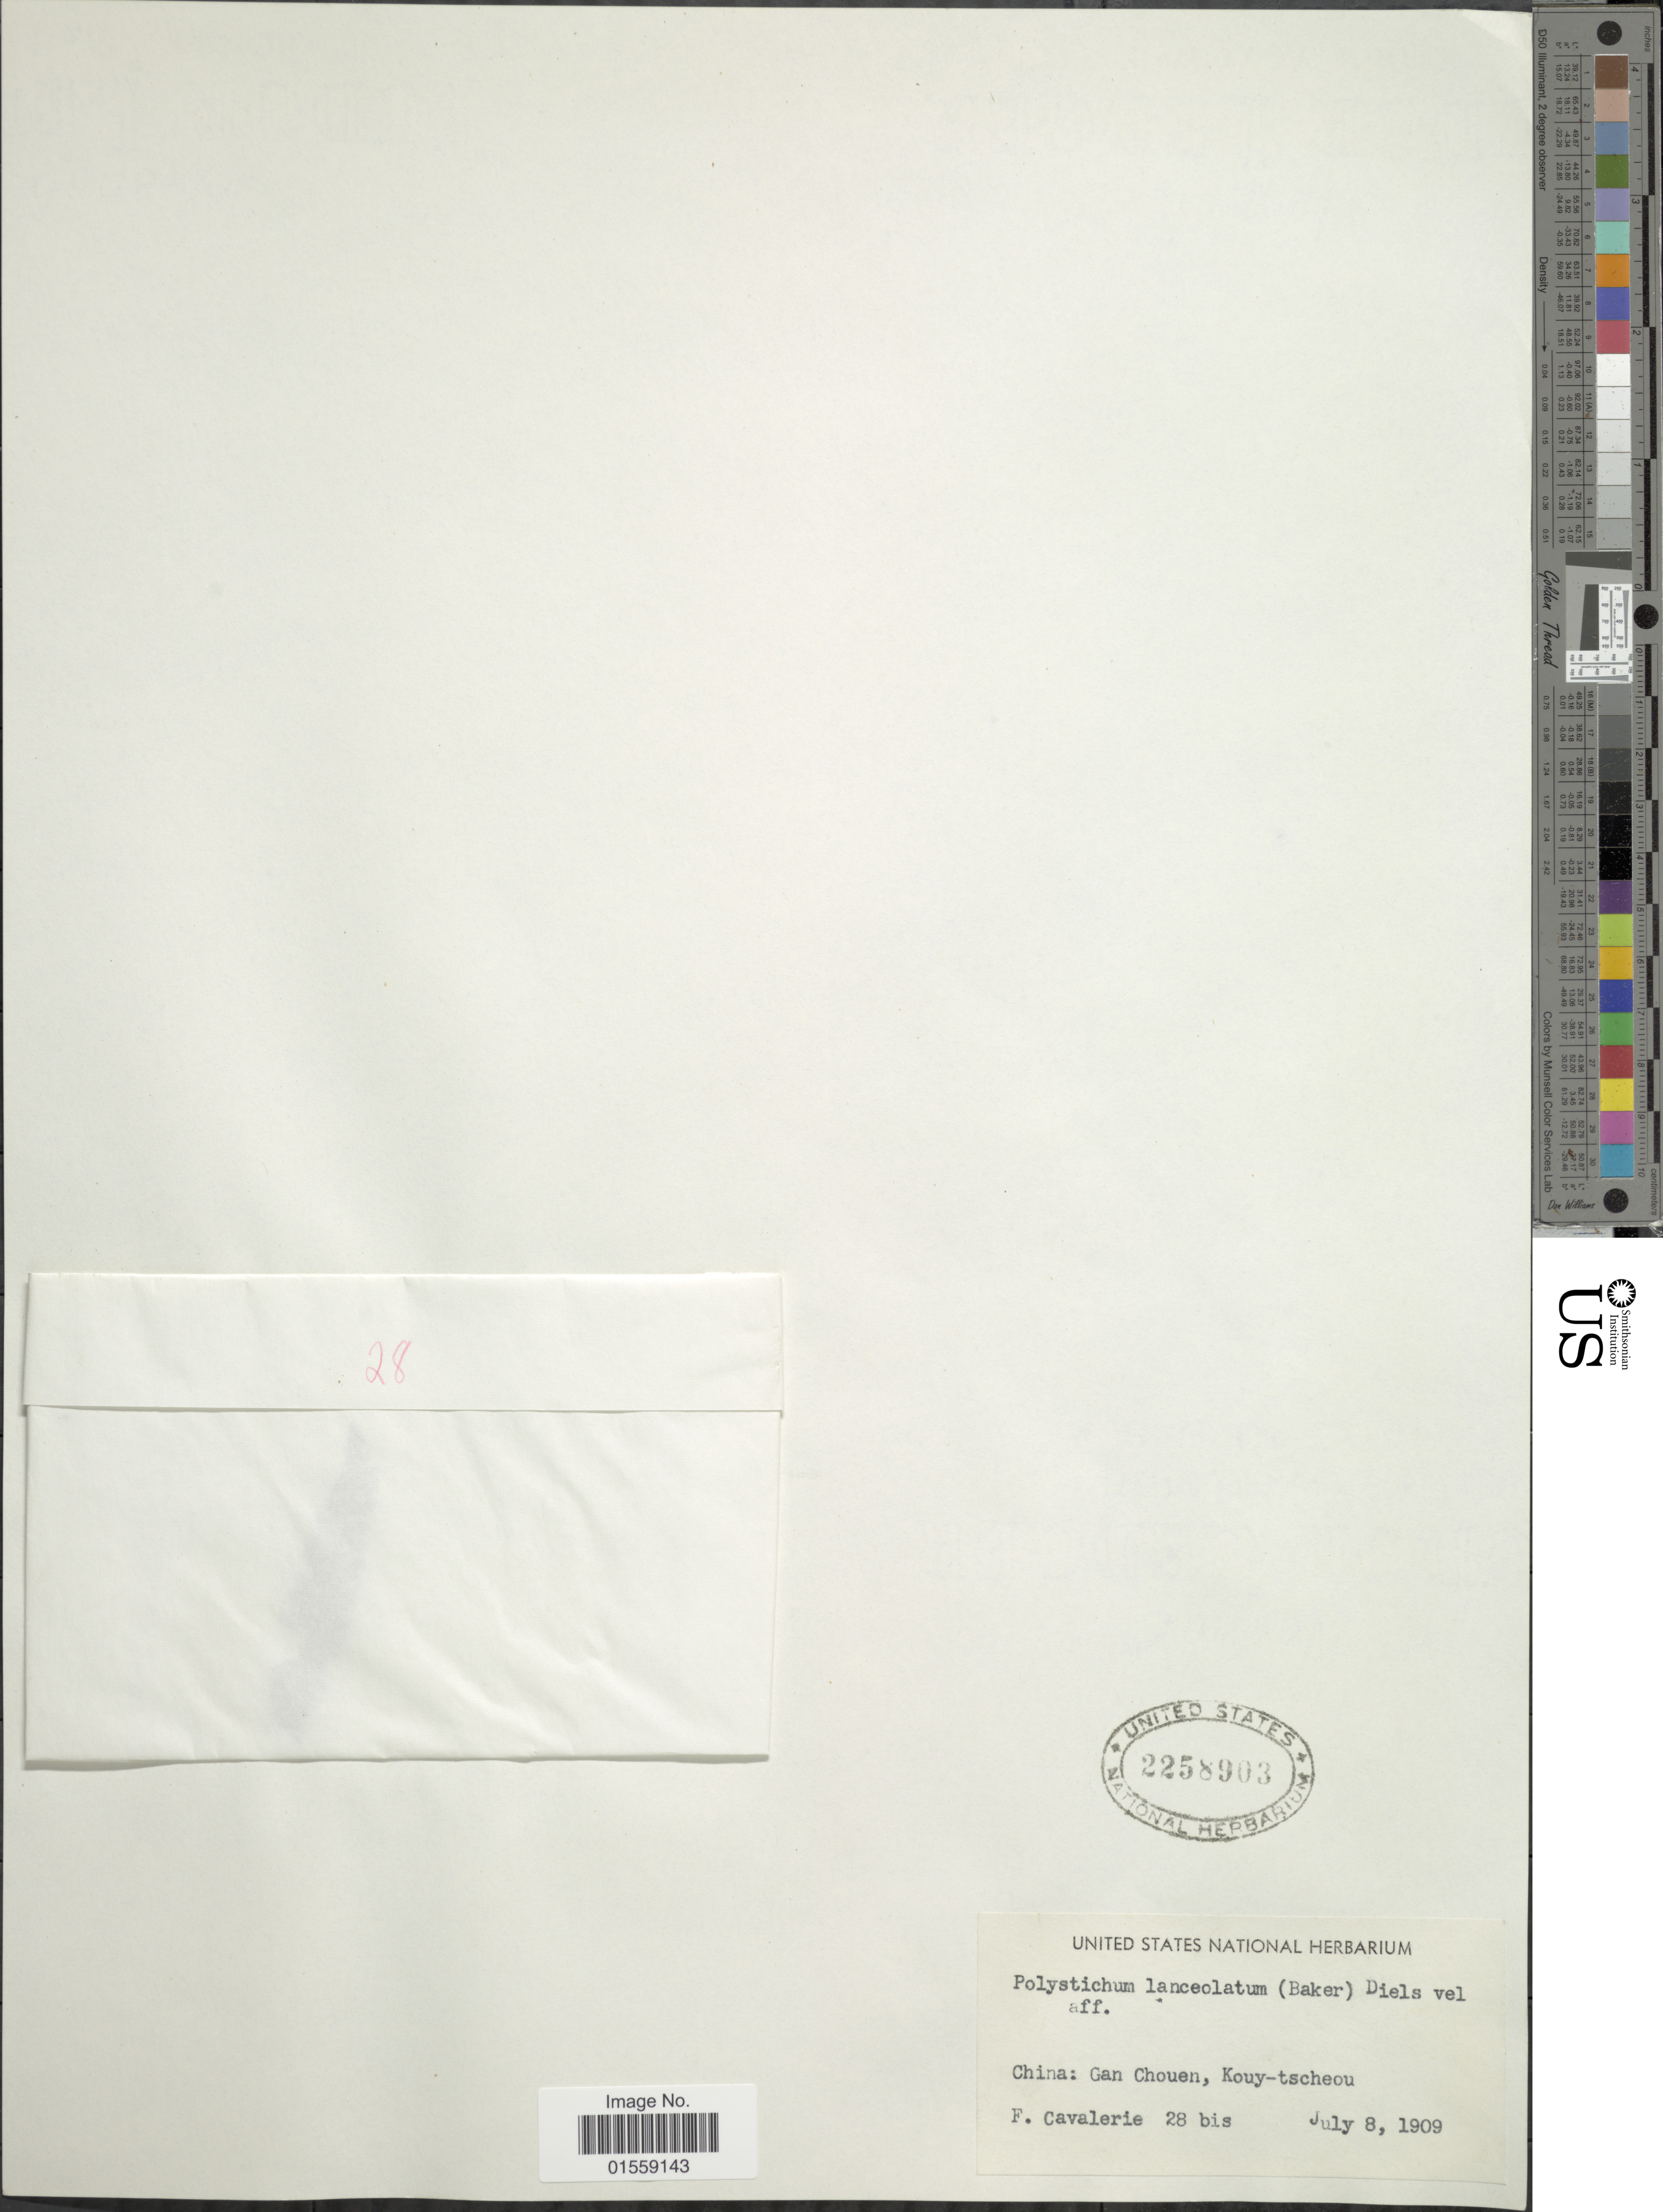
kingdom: Plantae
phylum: Tracheophyta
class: Polypodiopsida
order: Polypodiales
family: Dryopteridaceae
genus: Polystichum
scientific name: Polystichum lanceolatum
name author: (Baker) Diels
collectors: -. Cavalerie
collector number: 28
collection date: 1909-07-08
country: China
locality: China: Gan Chouen, Kouy-tscheou.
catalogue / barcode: US 2258903